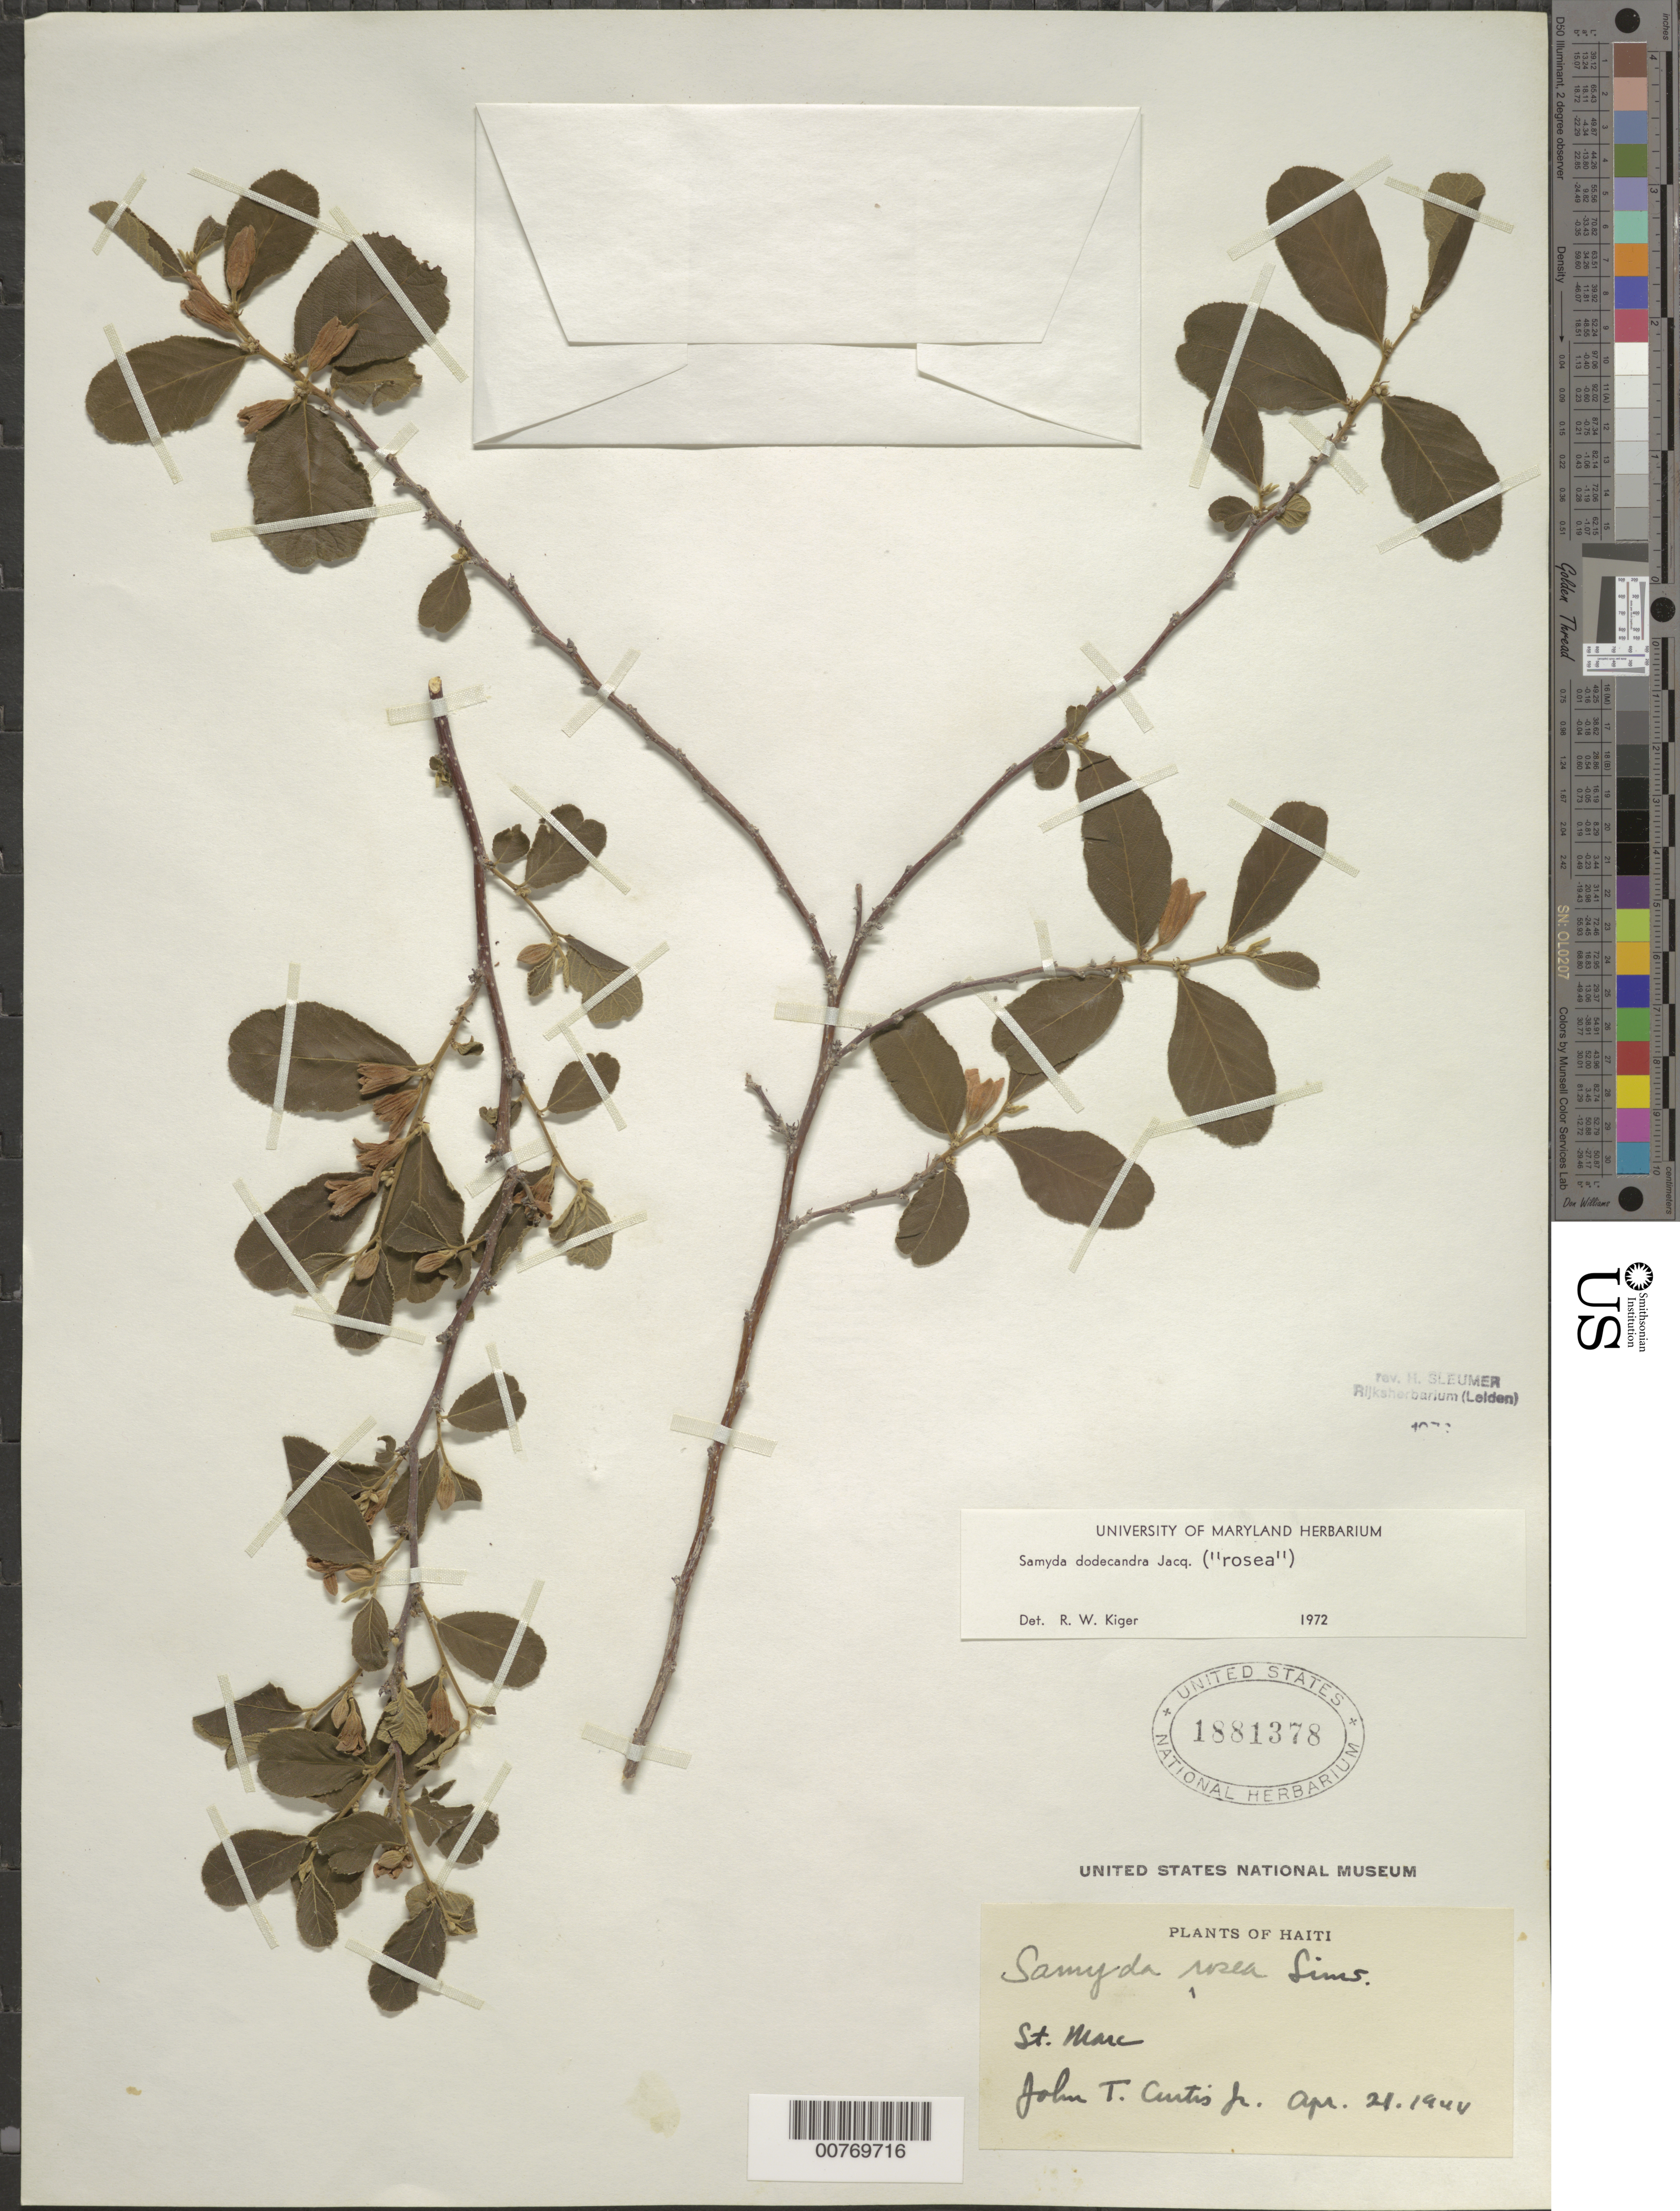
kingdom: Plantae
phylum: Tracheophyta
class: Magnoliopsida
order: Malpighiales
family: Salicaceae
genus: Casearia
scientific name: Casearia dodecandra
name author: (Jacq.) T. Samar. & M.H. Alford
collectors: J. Curtis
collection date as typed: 21 Apr 1944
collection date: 1944-04-21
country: Haiti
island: Hispaniola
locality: St. Marc.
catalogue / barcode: US 1881378